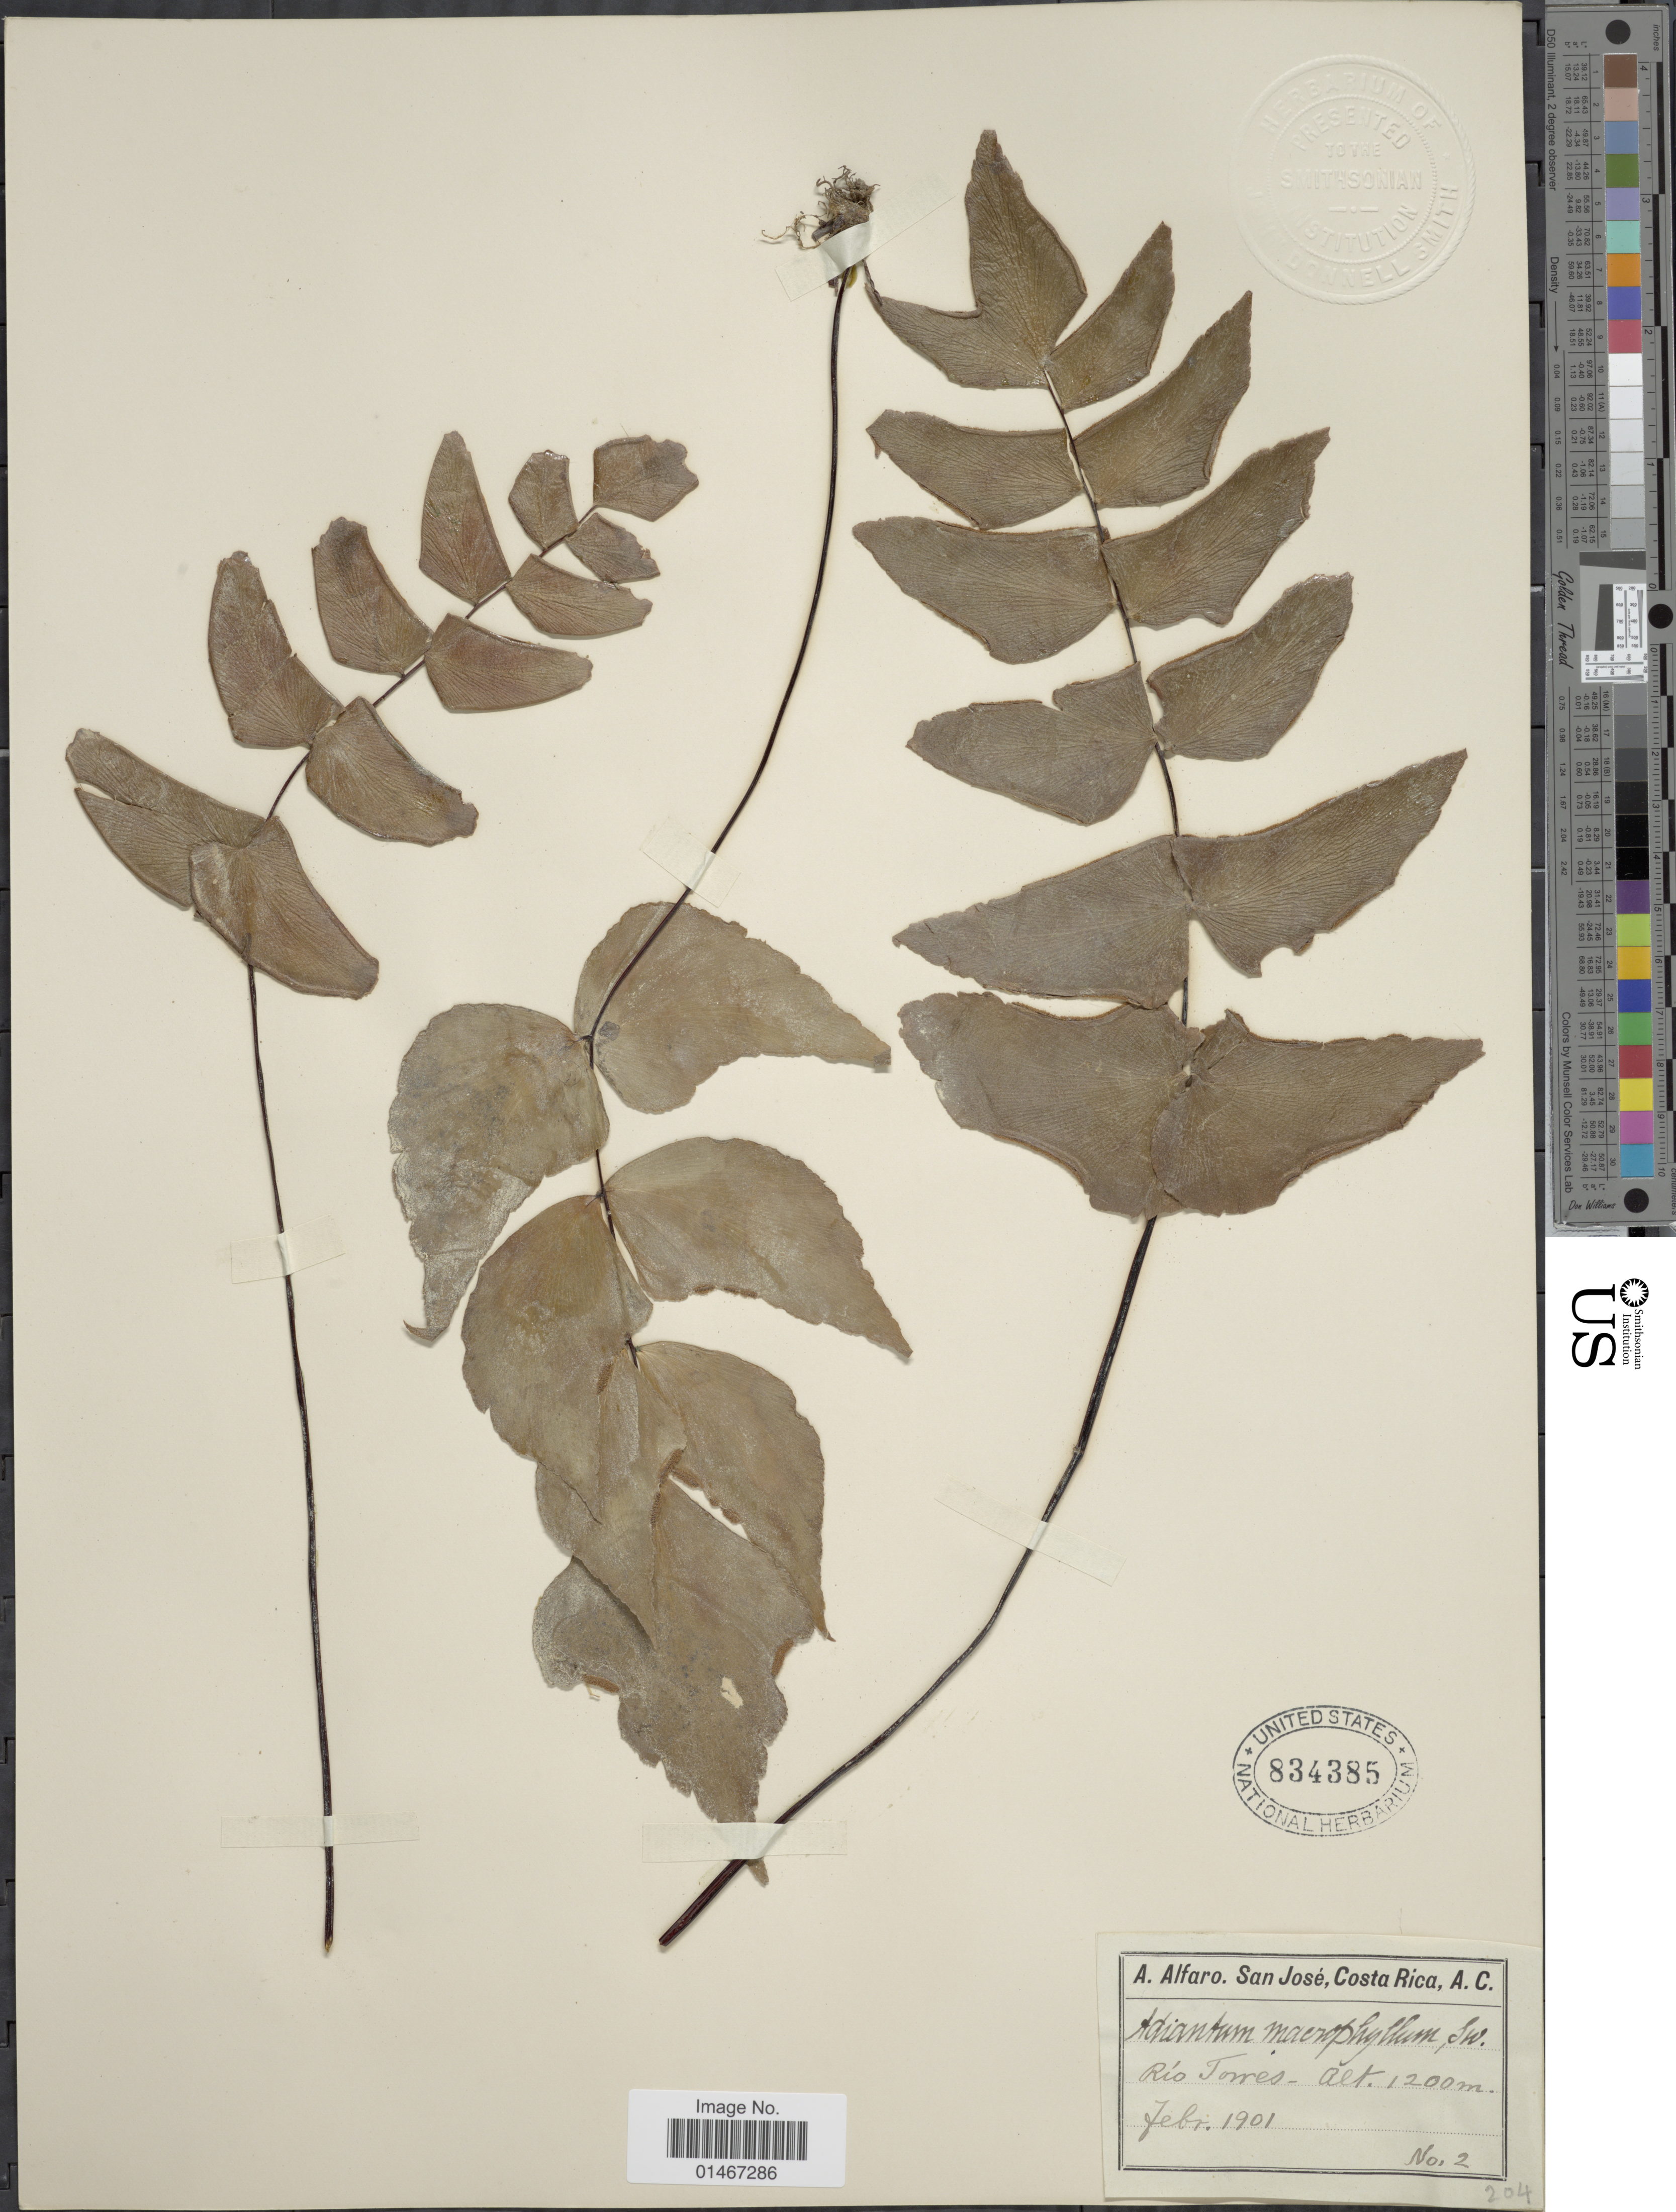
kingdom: Plantae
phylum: Tracheophyta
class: Polypodiopsida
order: Polypodiales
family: Pteridaceae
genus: Adiantum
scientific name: Adiantum macrophyllum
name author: Sw.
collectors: A. Alfaro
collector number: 2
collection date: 1901-02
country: Costa Rica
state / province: San José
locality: Rio Torres. A.C.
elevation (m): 1200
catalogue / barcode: US 834385